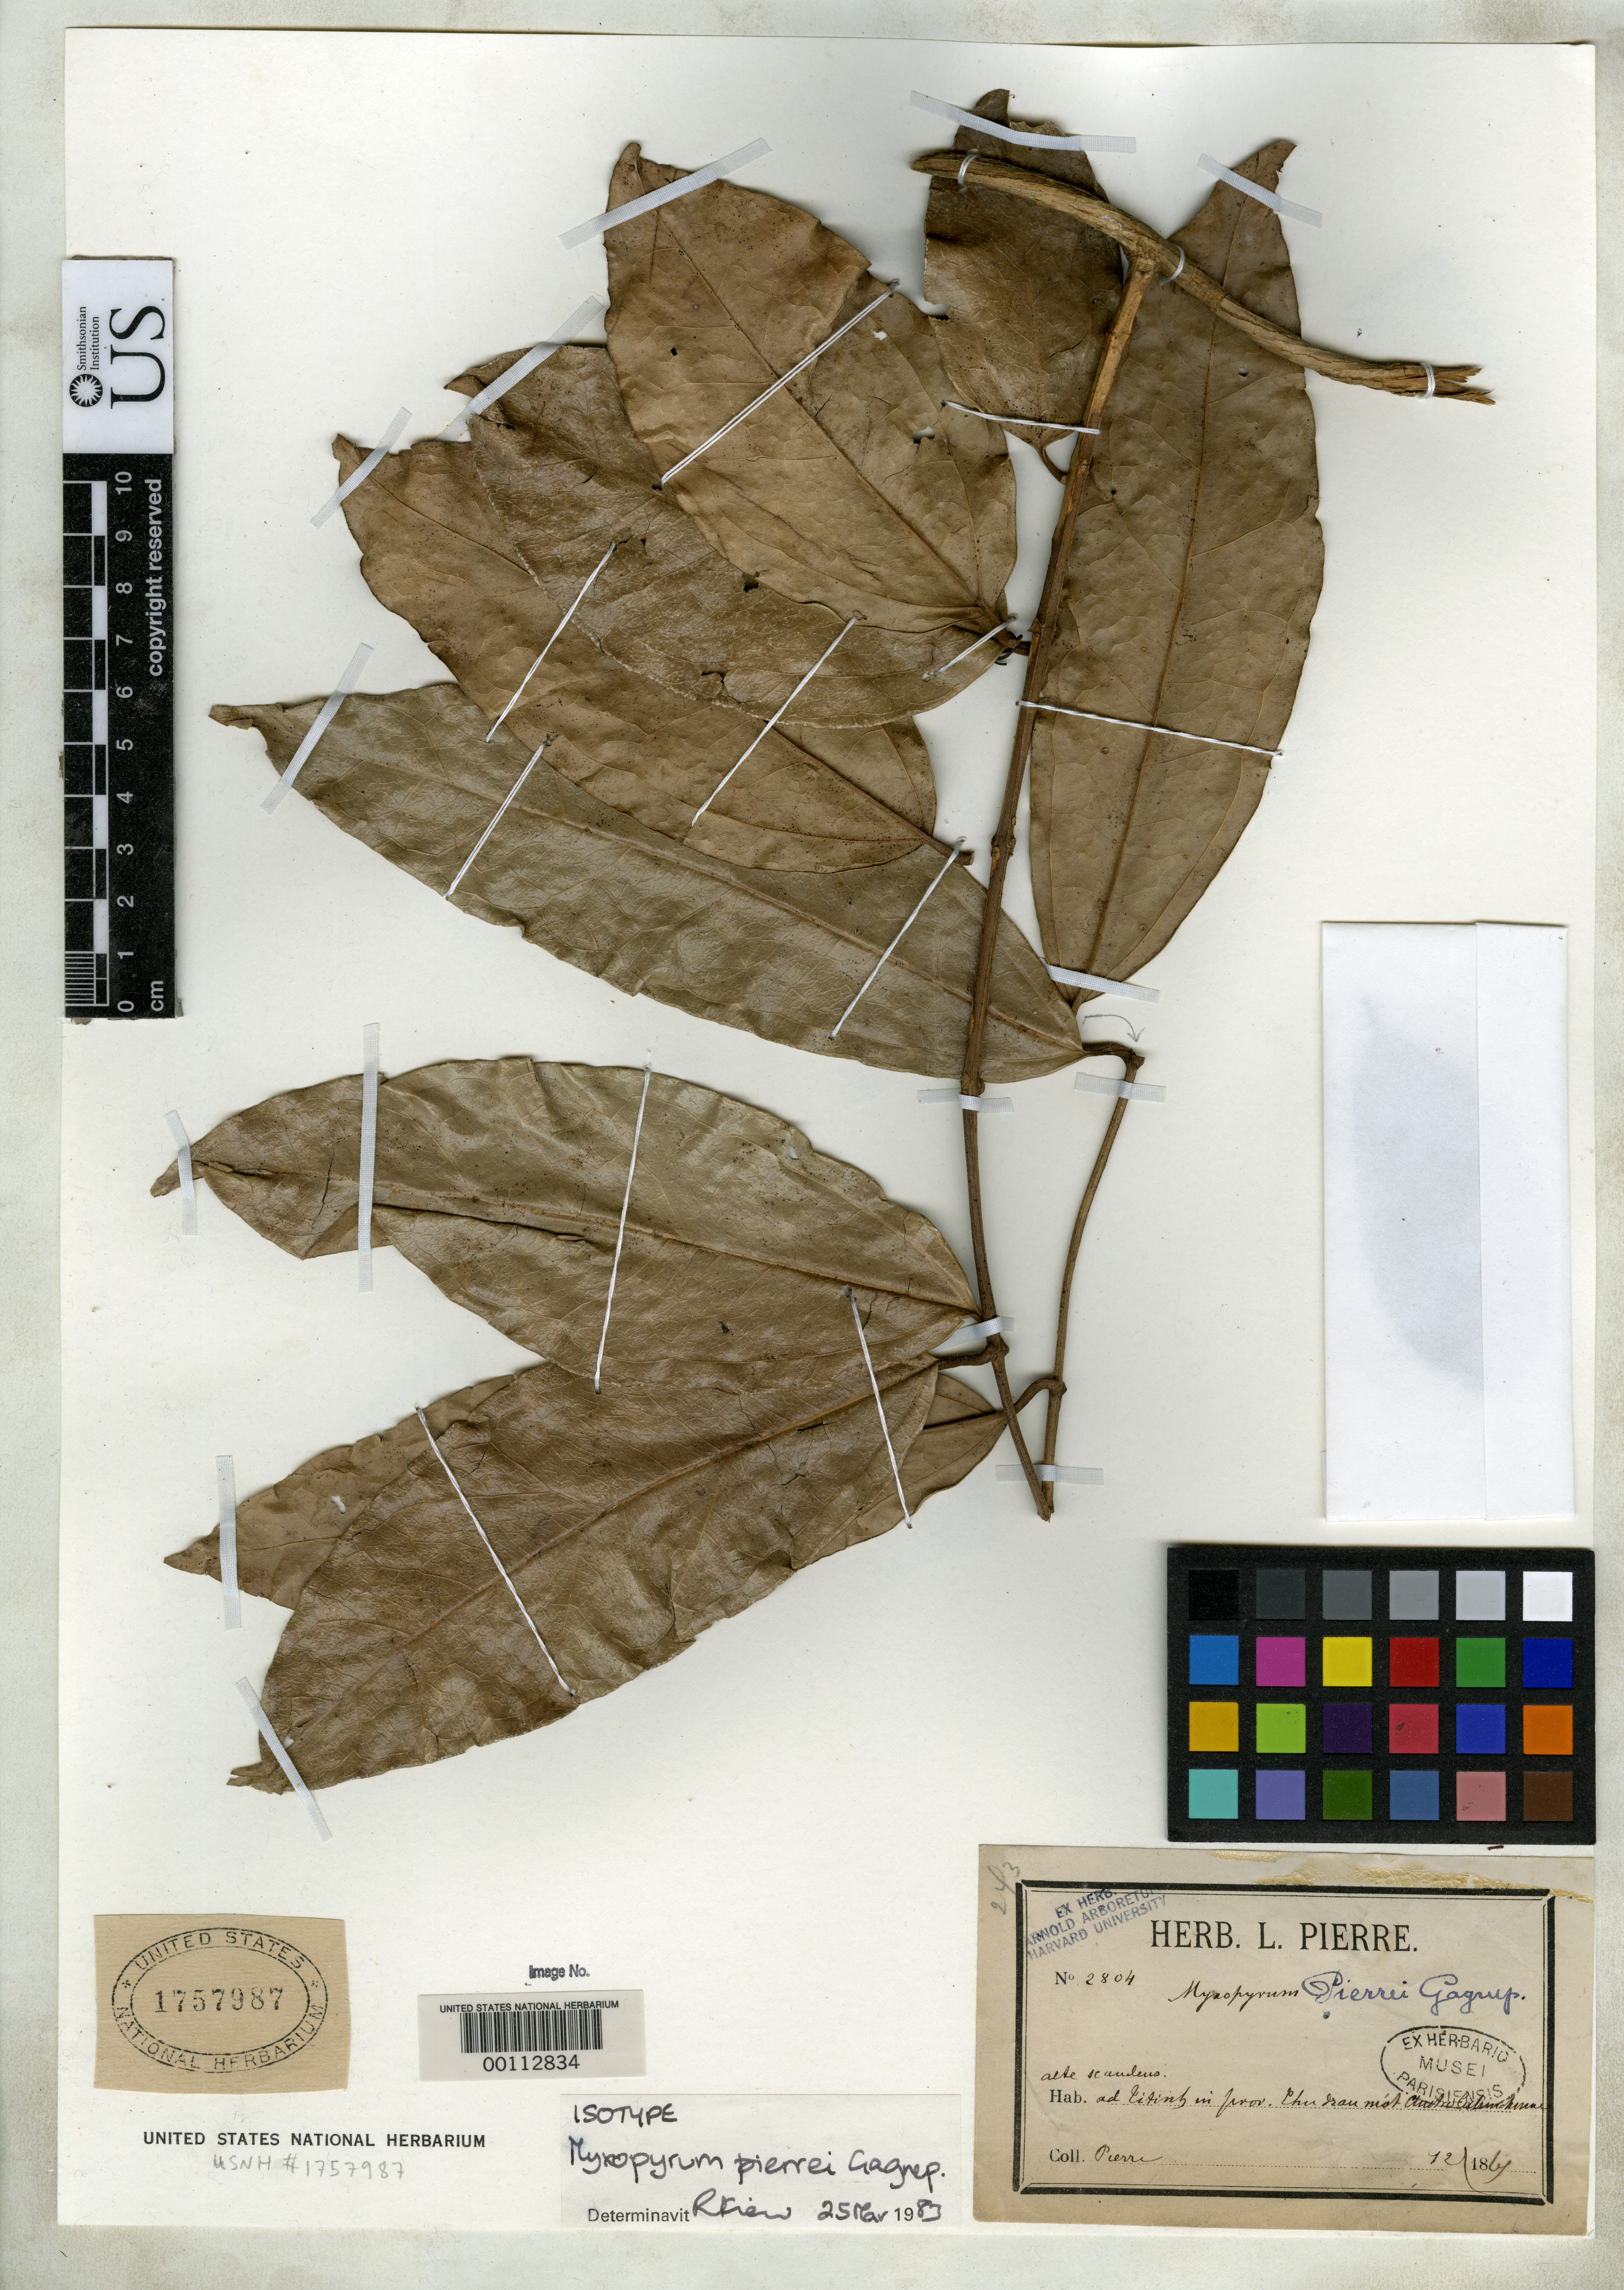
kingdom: Plantae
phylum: Tracheophyta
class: Magnoliopsida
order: Lamiales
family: Oleaceae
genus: Myxopyrum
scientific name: Myxopyrum pierre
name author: Gagnep. in & Humbert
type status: Syntype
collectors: J. Pierre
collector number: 2804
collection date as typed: Dec 1861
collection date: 1861-12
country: Vietnam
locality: Thu-dau-mot, Ti-tinh.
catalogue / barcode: US 1757987